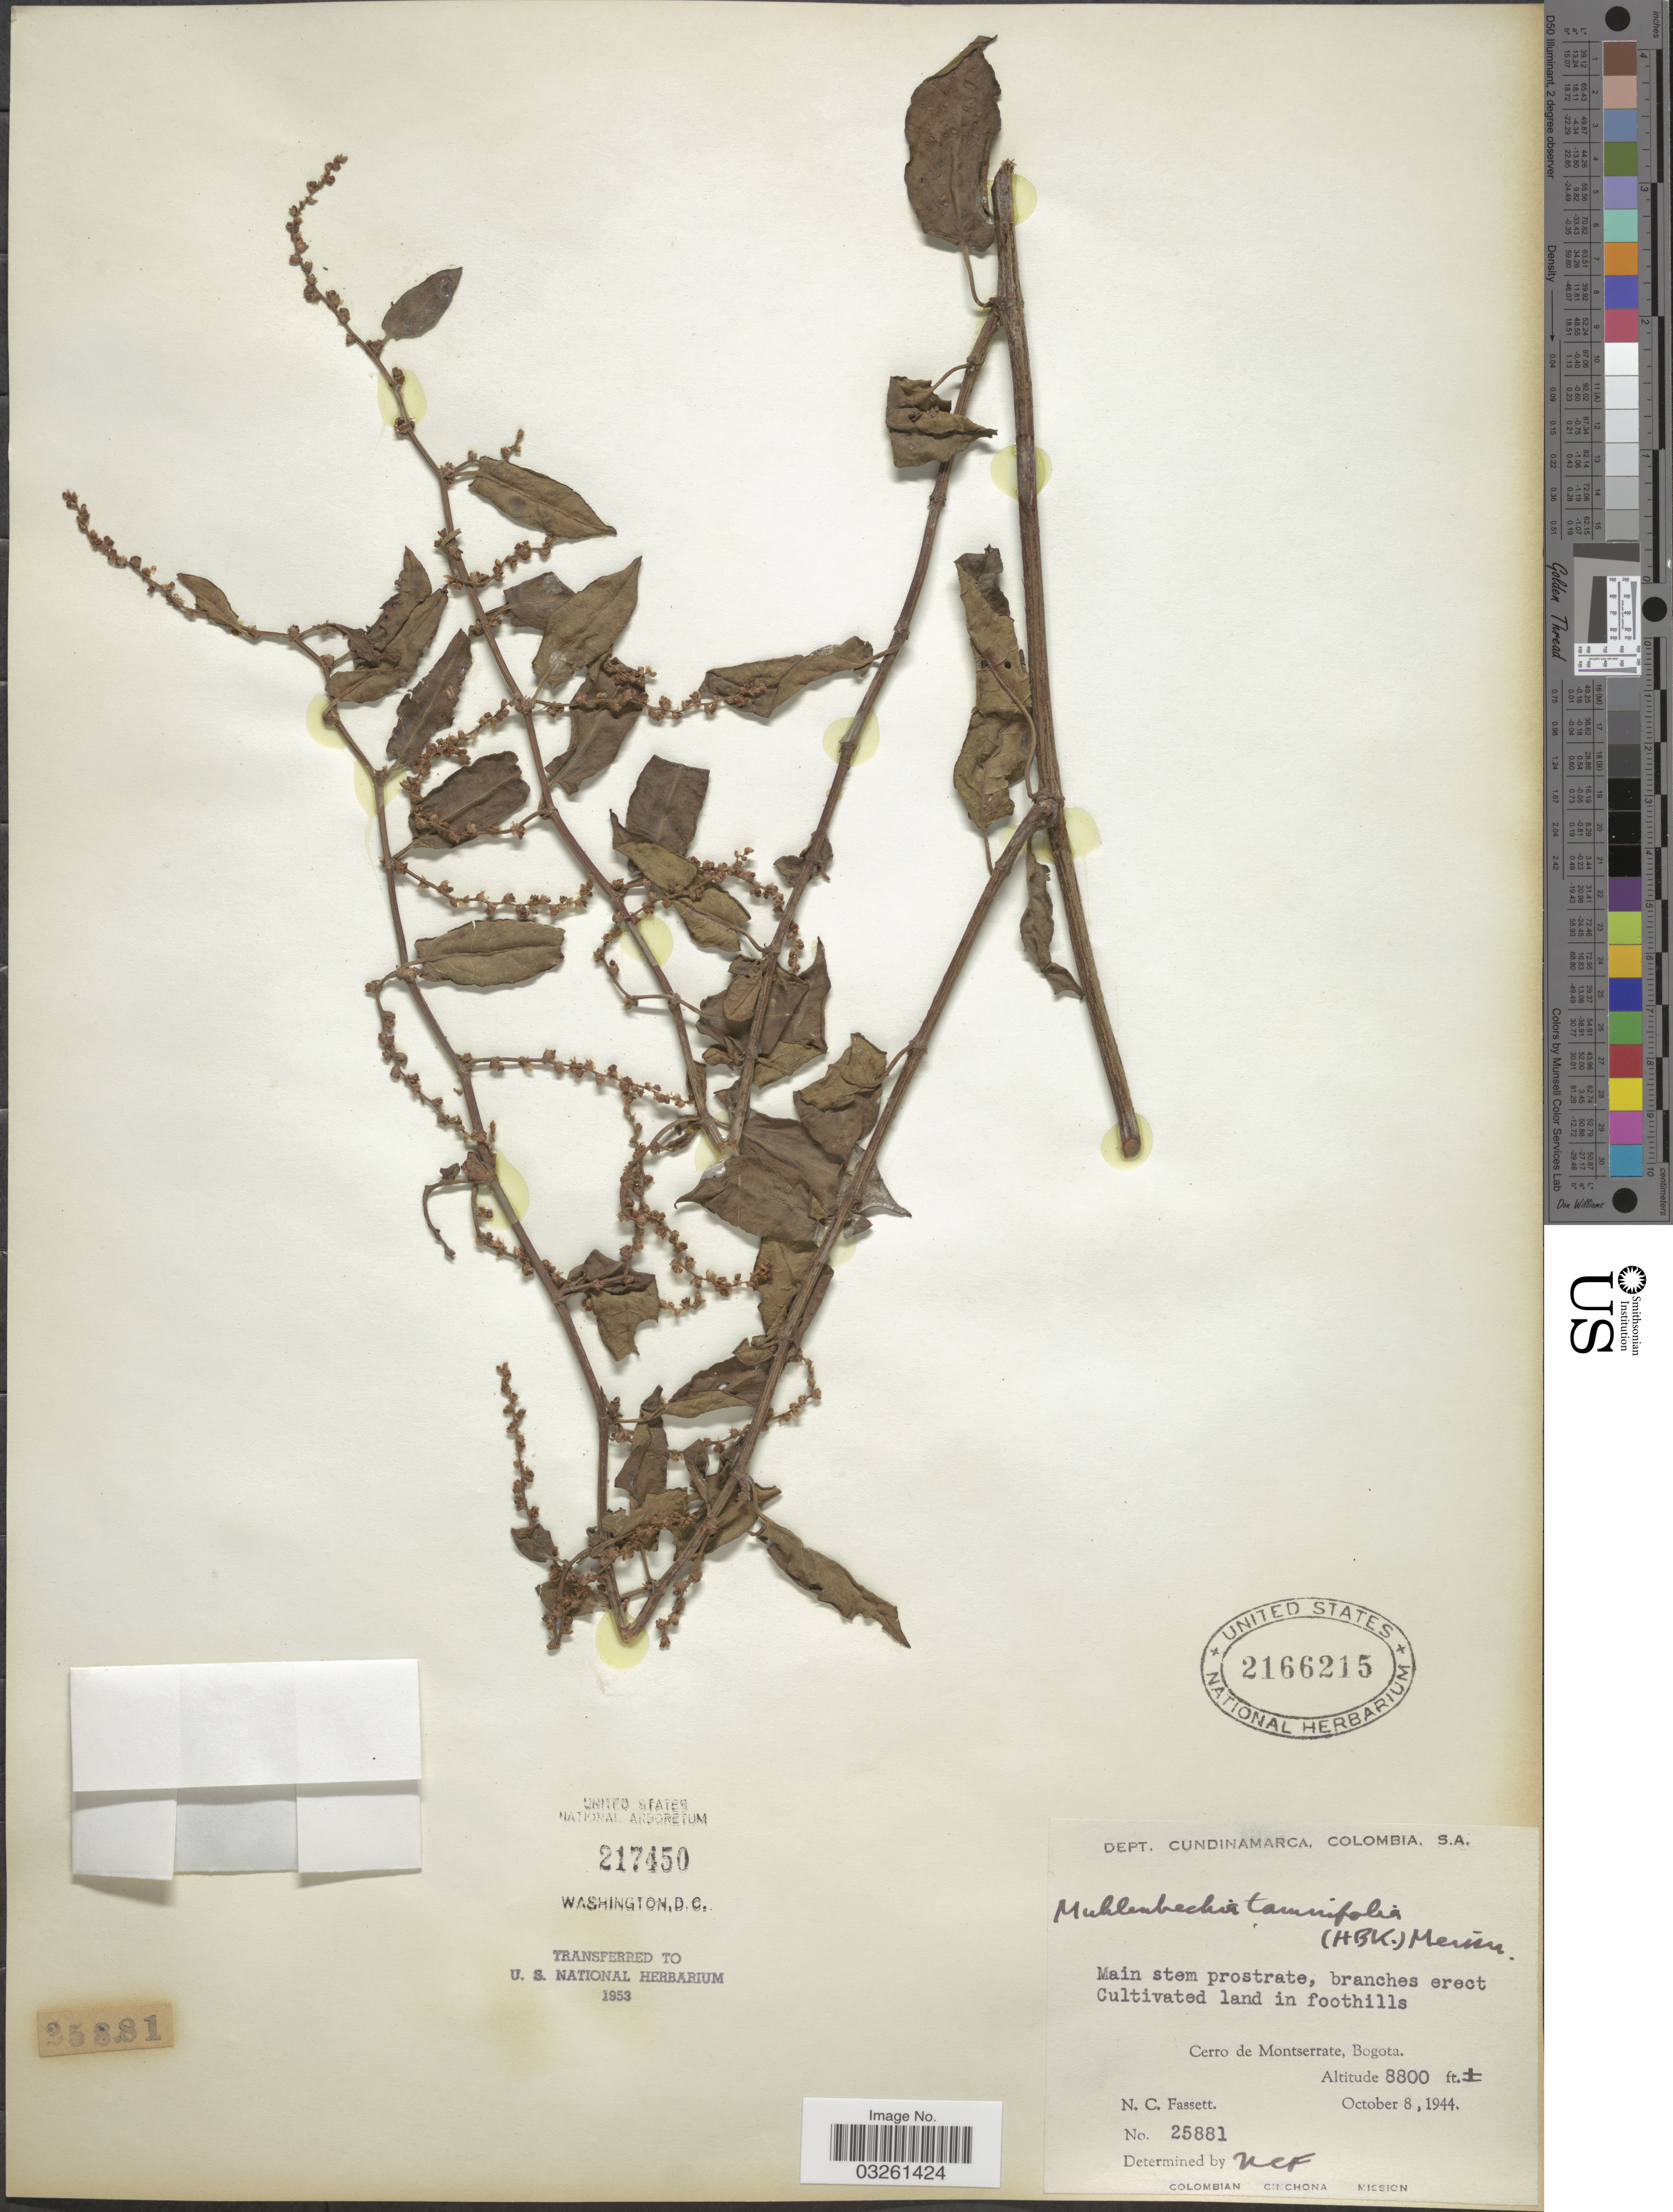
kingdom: Plantae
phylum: Tracheophyta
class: Magnoliopsida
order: Caryophyllales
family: Polygonaceae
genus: Muehlenbeckia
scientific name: Muehlenbeckia tamnifolia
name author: (Kunth) Meisn.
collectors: N. C. Fassett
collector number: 25881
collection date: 1944-10-08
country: Colombia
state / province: Cundinamarca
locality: Dept. Cundinamarca, Cerro de Montserrate, Bogota.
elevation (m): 2682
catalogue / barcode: US 2166215